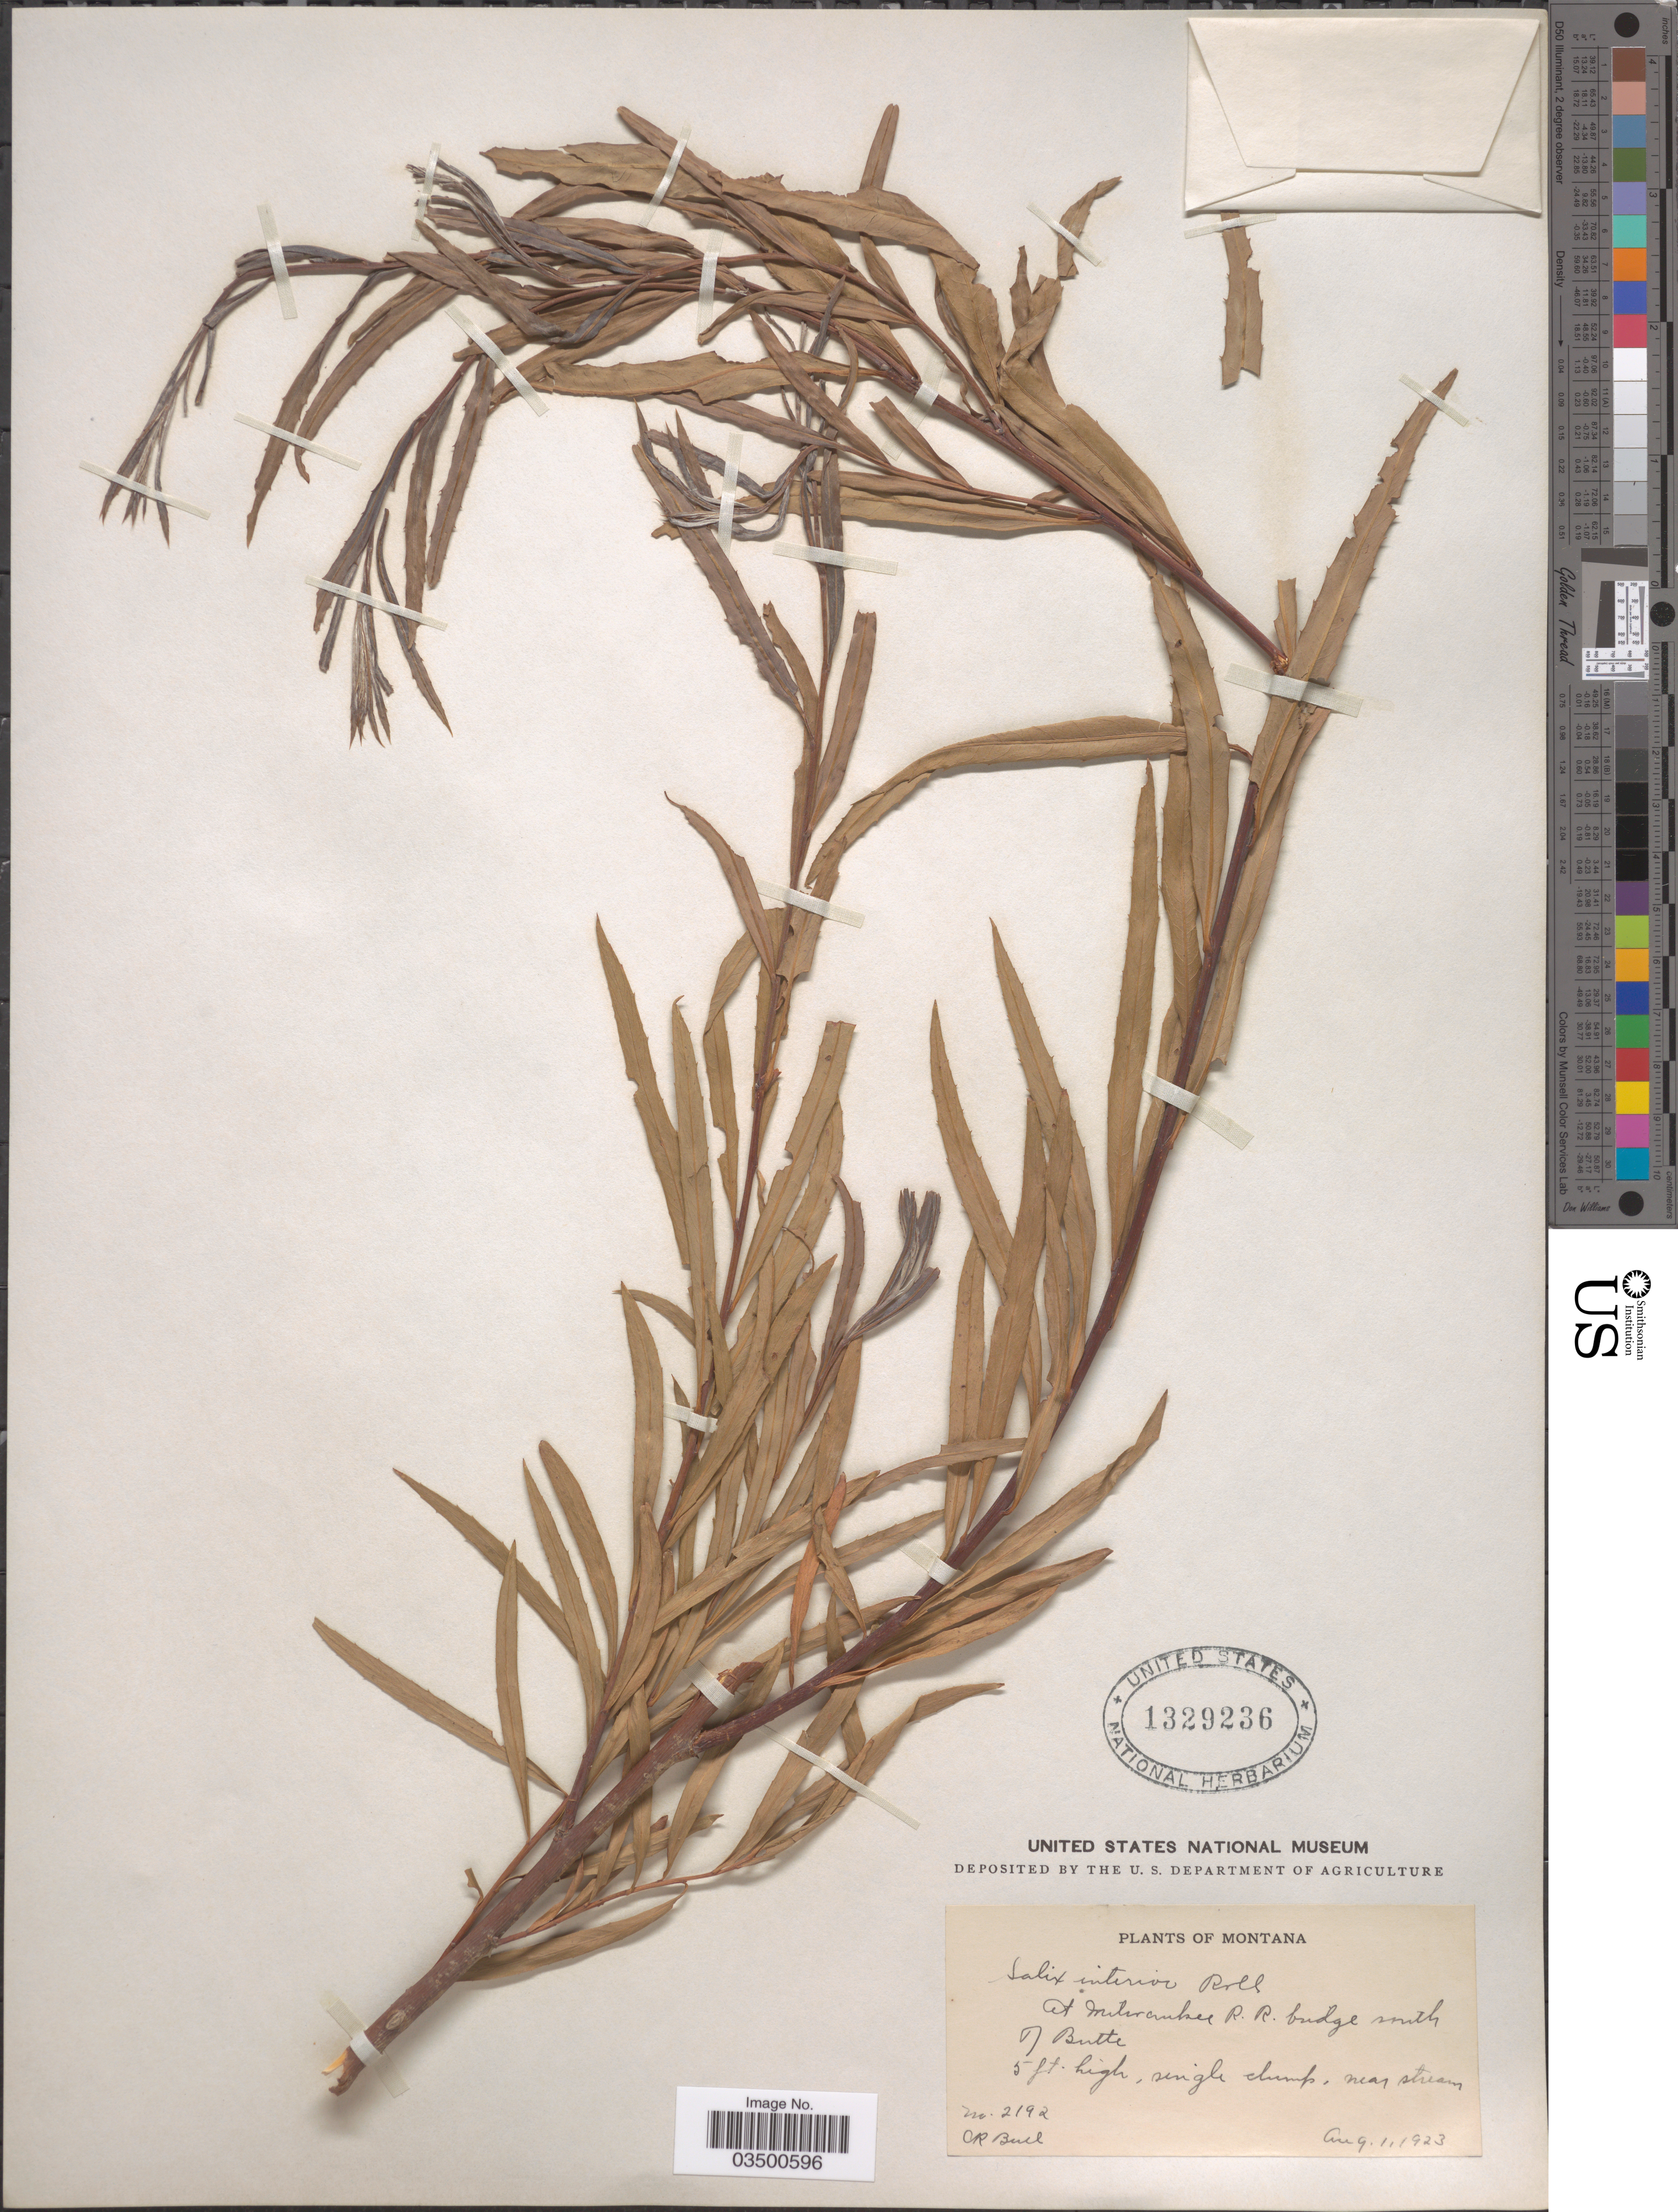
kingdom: Plantae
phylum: Tracheophyta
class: Magnoliopsida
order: Malpighiales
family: Salicaceae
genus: Salix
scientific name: Salix interior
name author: Rowlee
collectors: C. R. Ball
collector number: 2192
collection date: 1923-08-01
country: United States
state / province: Montana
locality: At Milwaukee R.R. bridge south of Butte.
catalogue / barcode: US 1329236